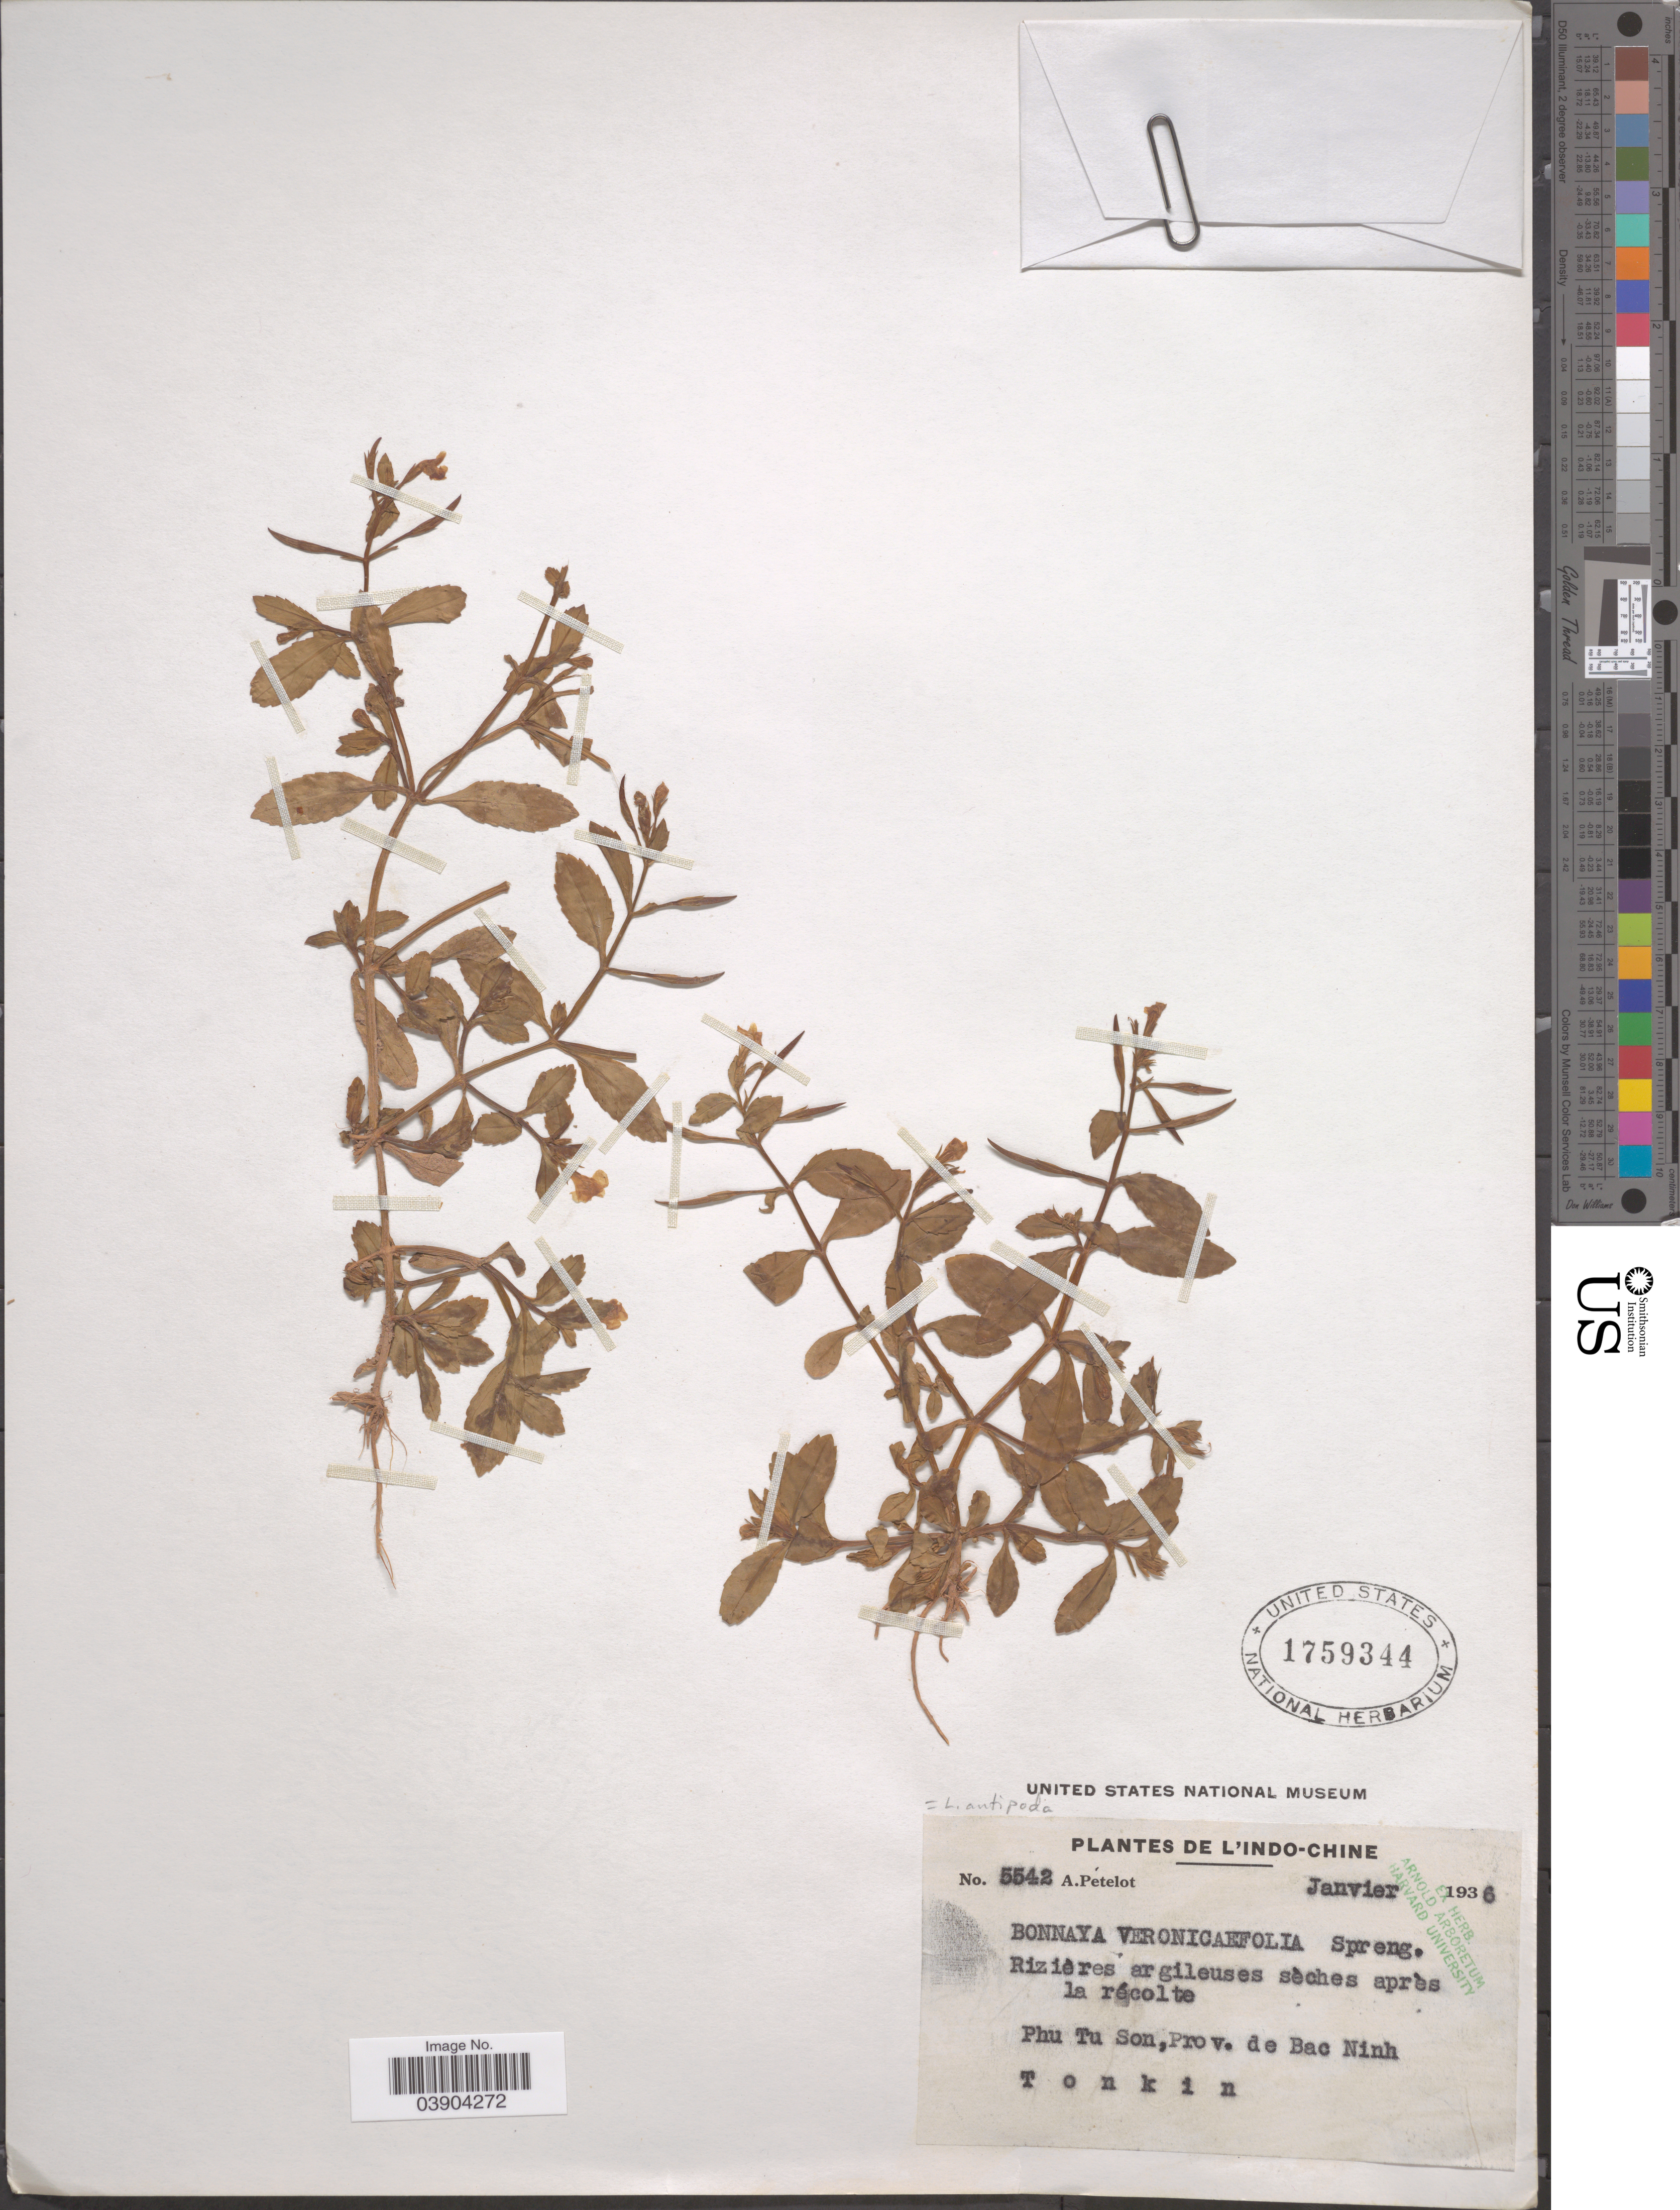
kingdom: Plantae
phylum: Tracheophyta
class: Magnoliopsida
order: Lamiales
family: Linderniaceae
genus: Lindernia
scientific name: Lindernia antipoda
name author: (L.) Alston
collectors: A. Petelot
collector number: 5542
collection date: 1936-01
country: Vietnam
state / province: Bac Ninh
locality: L'Indo-Chine. Phu Tu Son. Tonkin.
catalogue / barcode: US 1759344